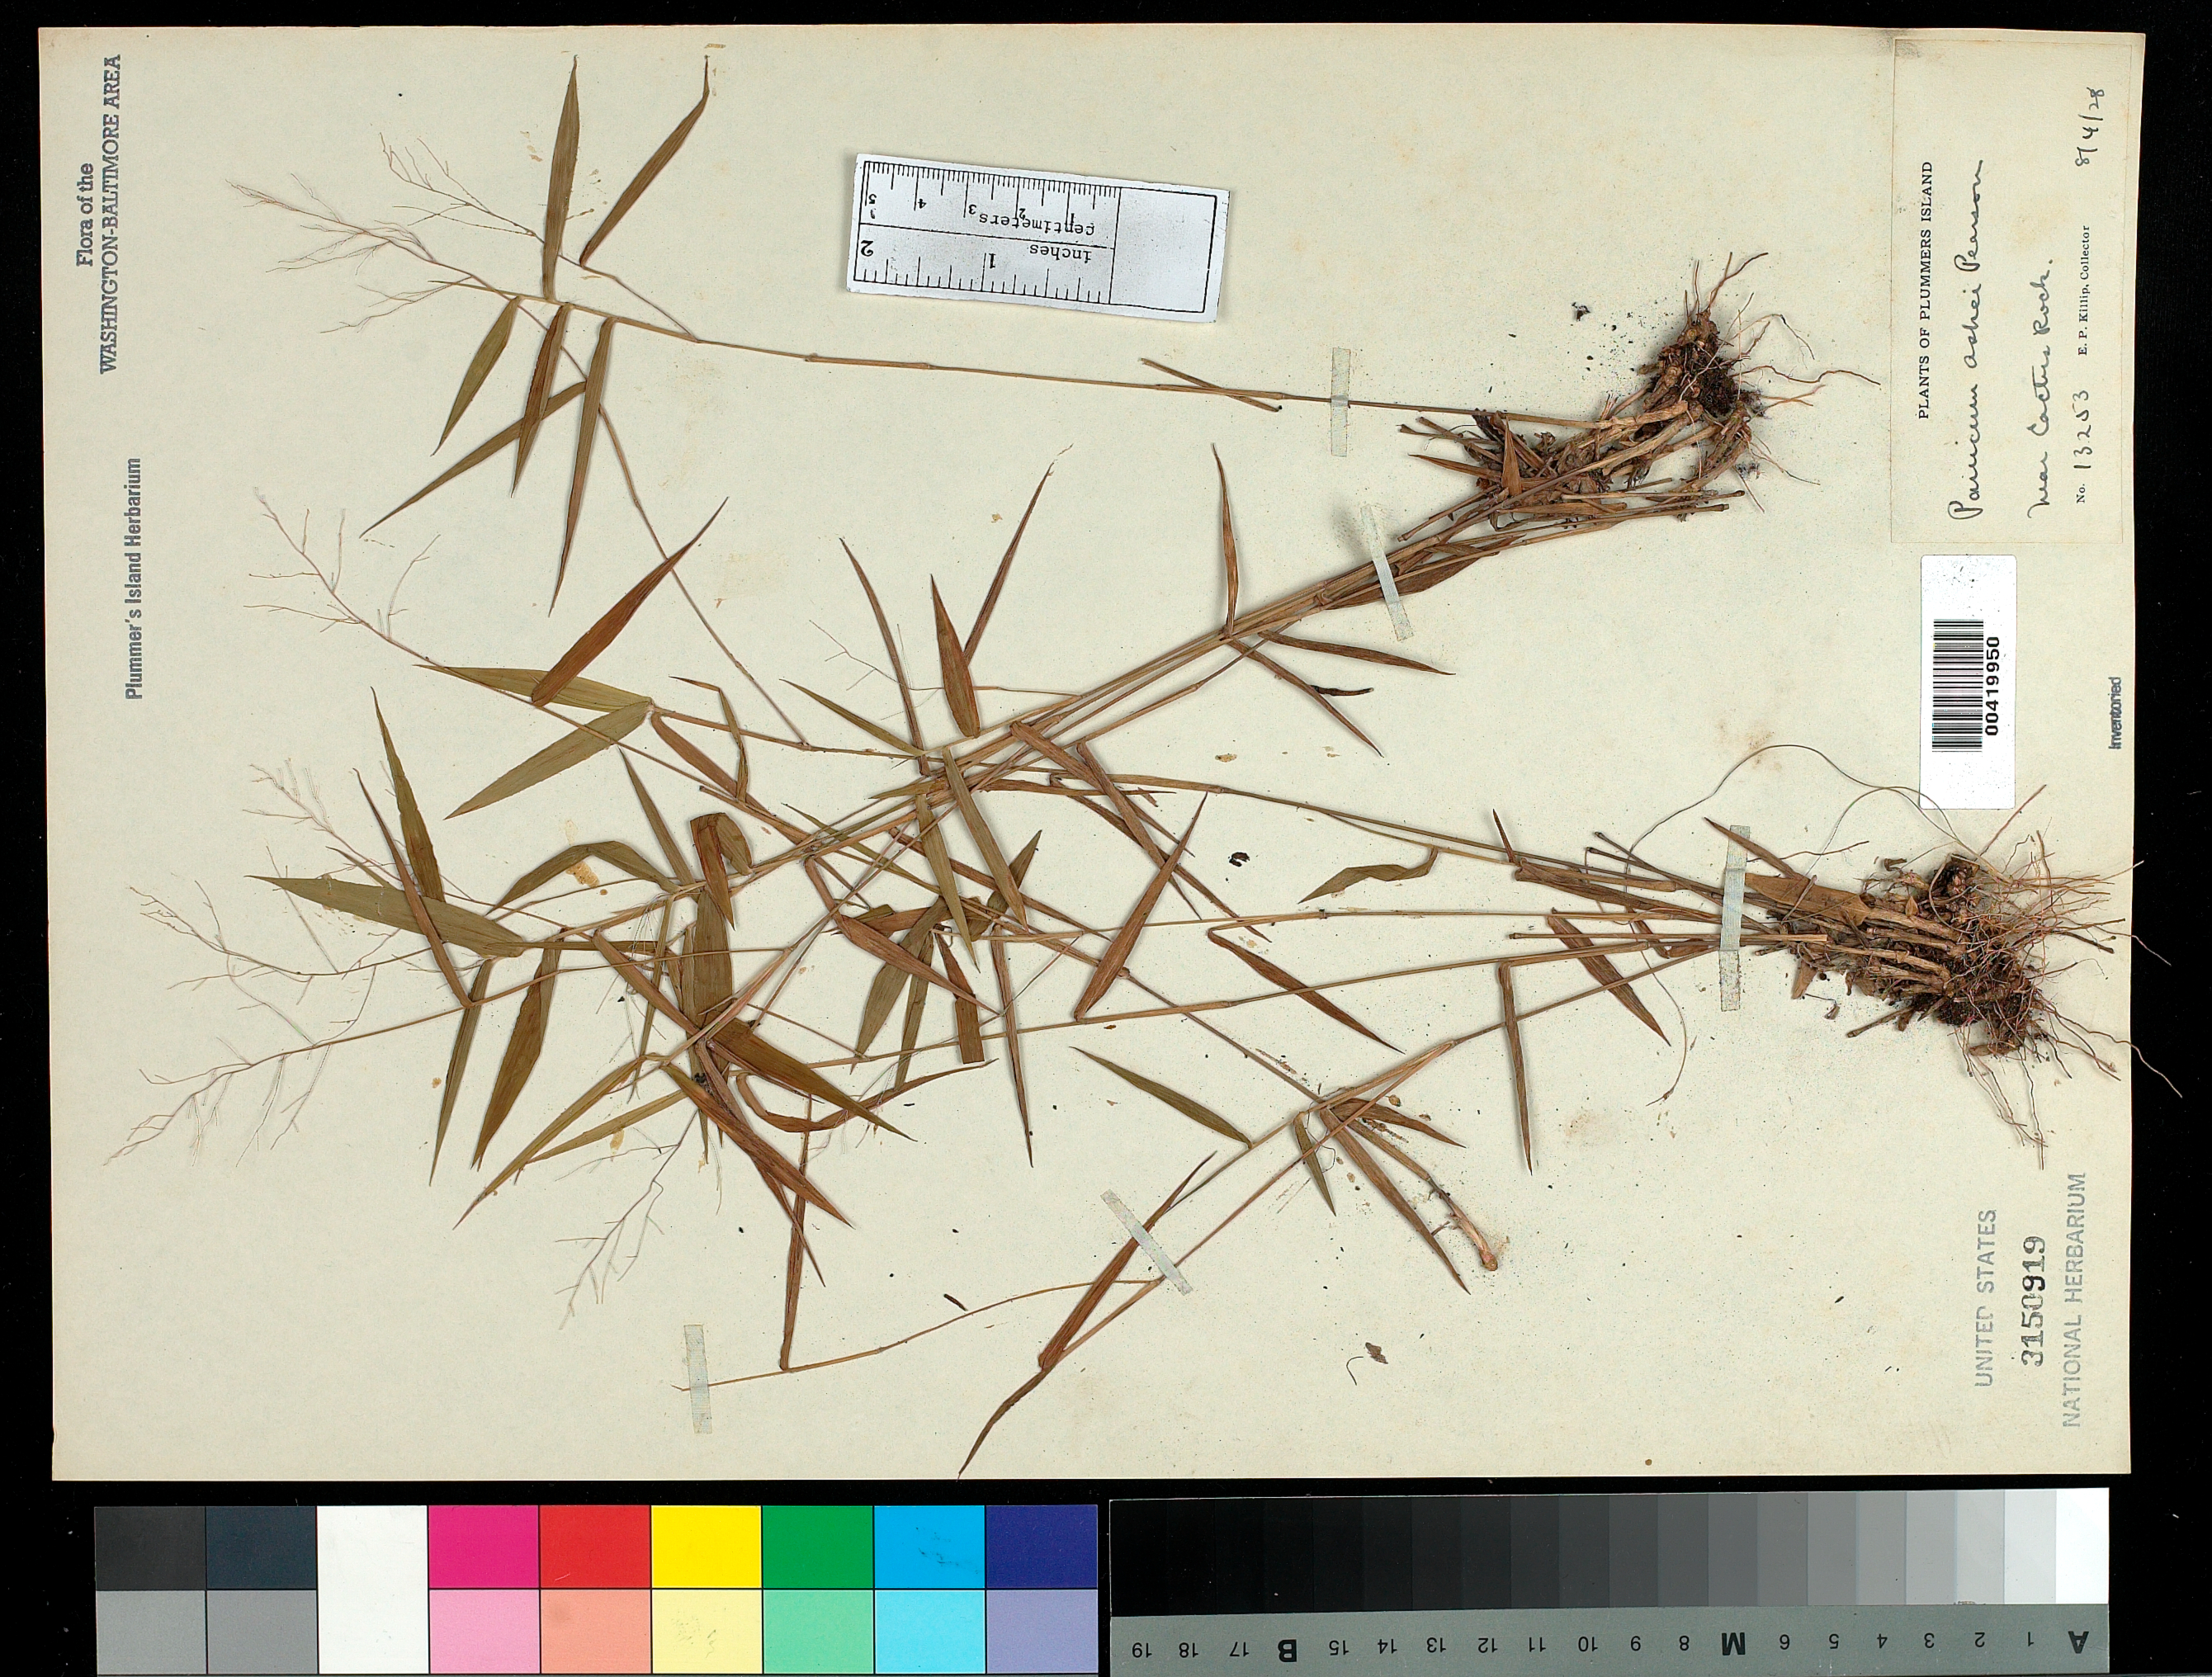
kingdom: Plantae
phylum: Tracheophyta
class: Liliopsida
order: Poales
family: Poaceae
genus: Dichanthelium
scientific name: Dichanthelium commutatum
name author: (Schult.) Gould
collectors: E. P. Killip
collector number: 13253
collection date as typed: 04 Aug 1928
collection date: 1928-08-04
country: United States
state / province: Maryland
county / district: Montgomery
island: Plummers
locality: Plummer's Island; near Cactus Rock C. & O. Canal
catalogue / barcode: US 3150919